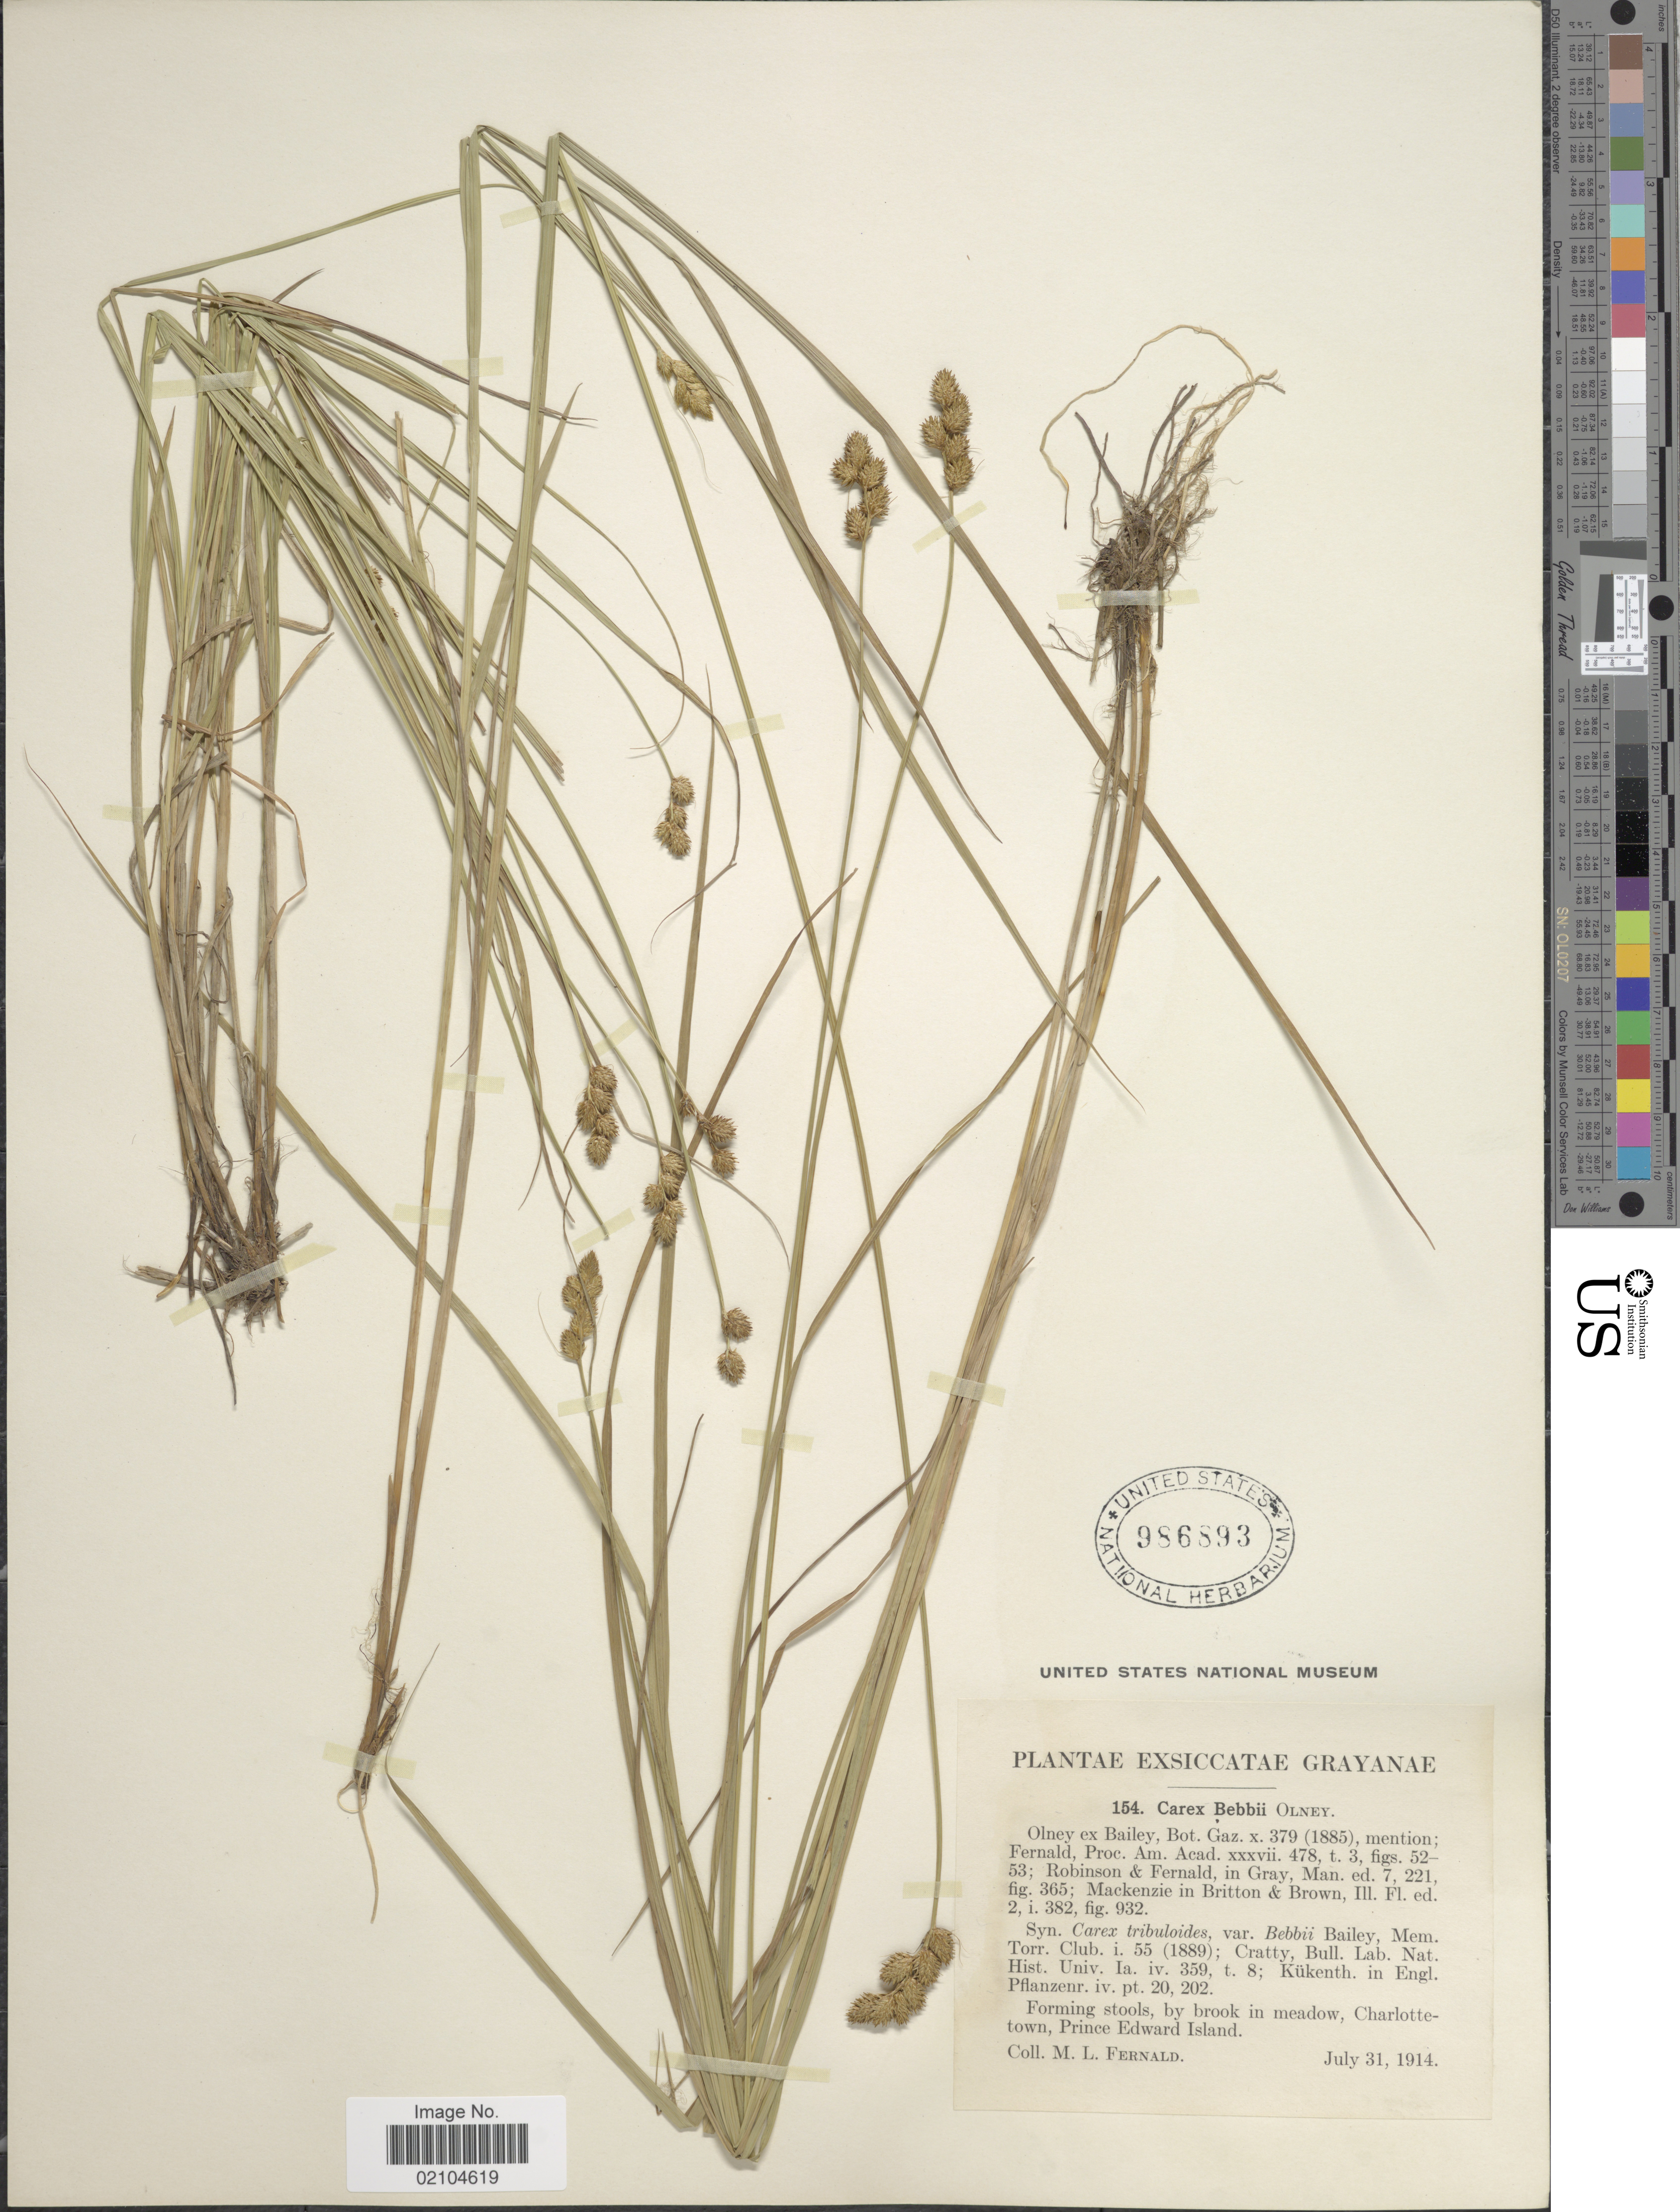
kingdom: Plantae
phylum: Tracheophyta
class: Liliopsida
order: Poales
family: Cyperaceae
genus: Carex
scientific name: Carex bebbii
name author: (L.H. Bailey) Olney ex Fernald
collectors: M. L. Fernald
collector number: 154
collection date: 1914-07-31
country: Canada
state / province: Prince Edward Island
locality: Forming stools, by brook in meadows, Charlottetown, Prince Edward Island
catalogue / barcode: US 986893